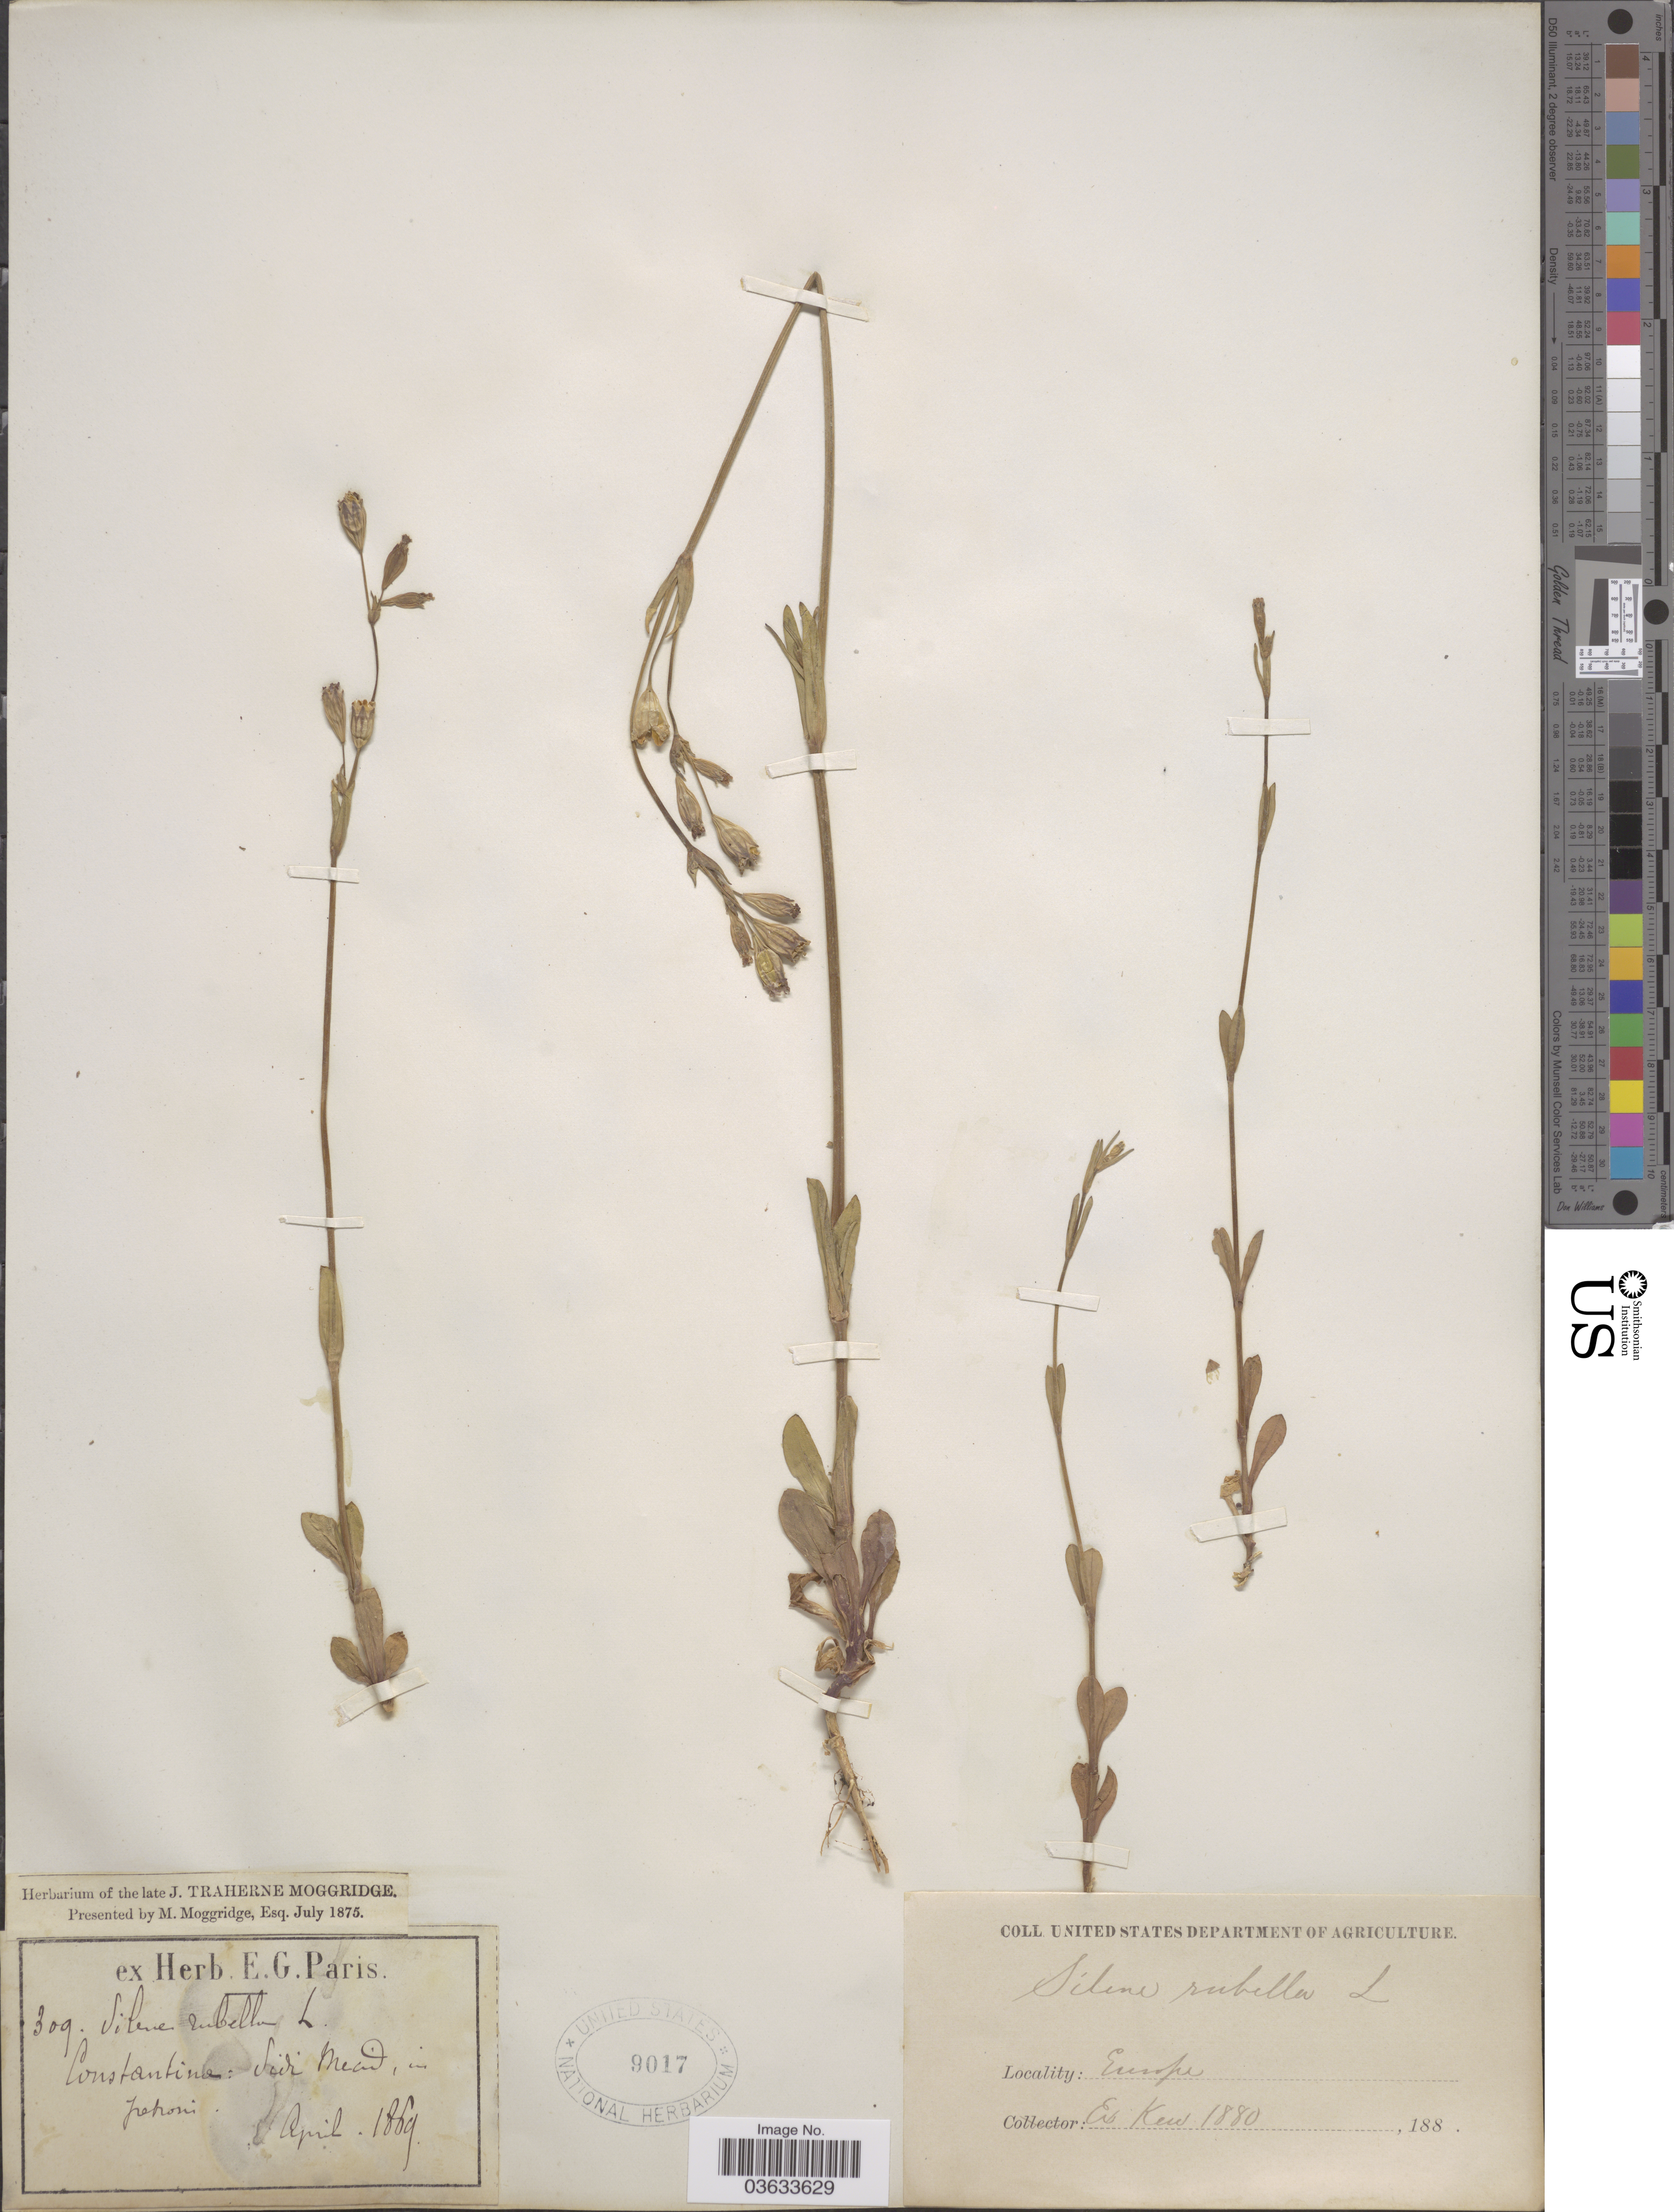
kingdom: Plantae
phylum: Tracheophyta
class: Magnoliopsida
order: Caryophyllales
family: Caryophyllaceae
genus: Silene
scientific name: Silene rubella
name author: L.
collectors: ex herb. E. G. Paris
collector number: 309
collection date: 1869-04-08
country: Algeria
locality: Constantina: Sidi Mecid, in petrosis.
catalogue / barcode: US 9017